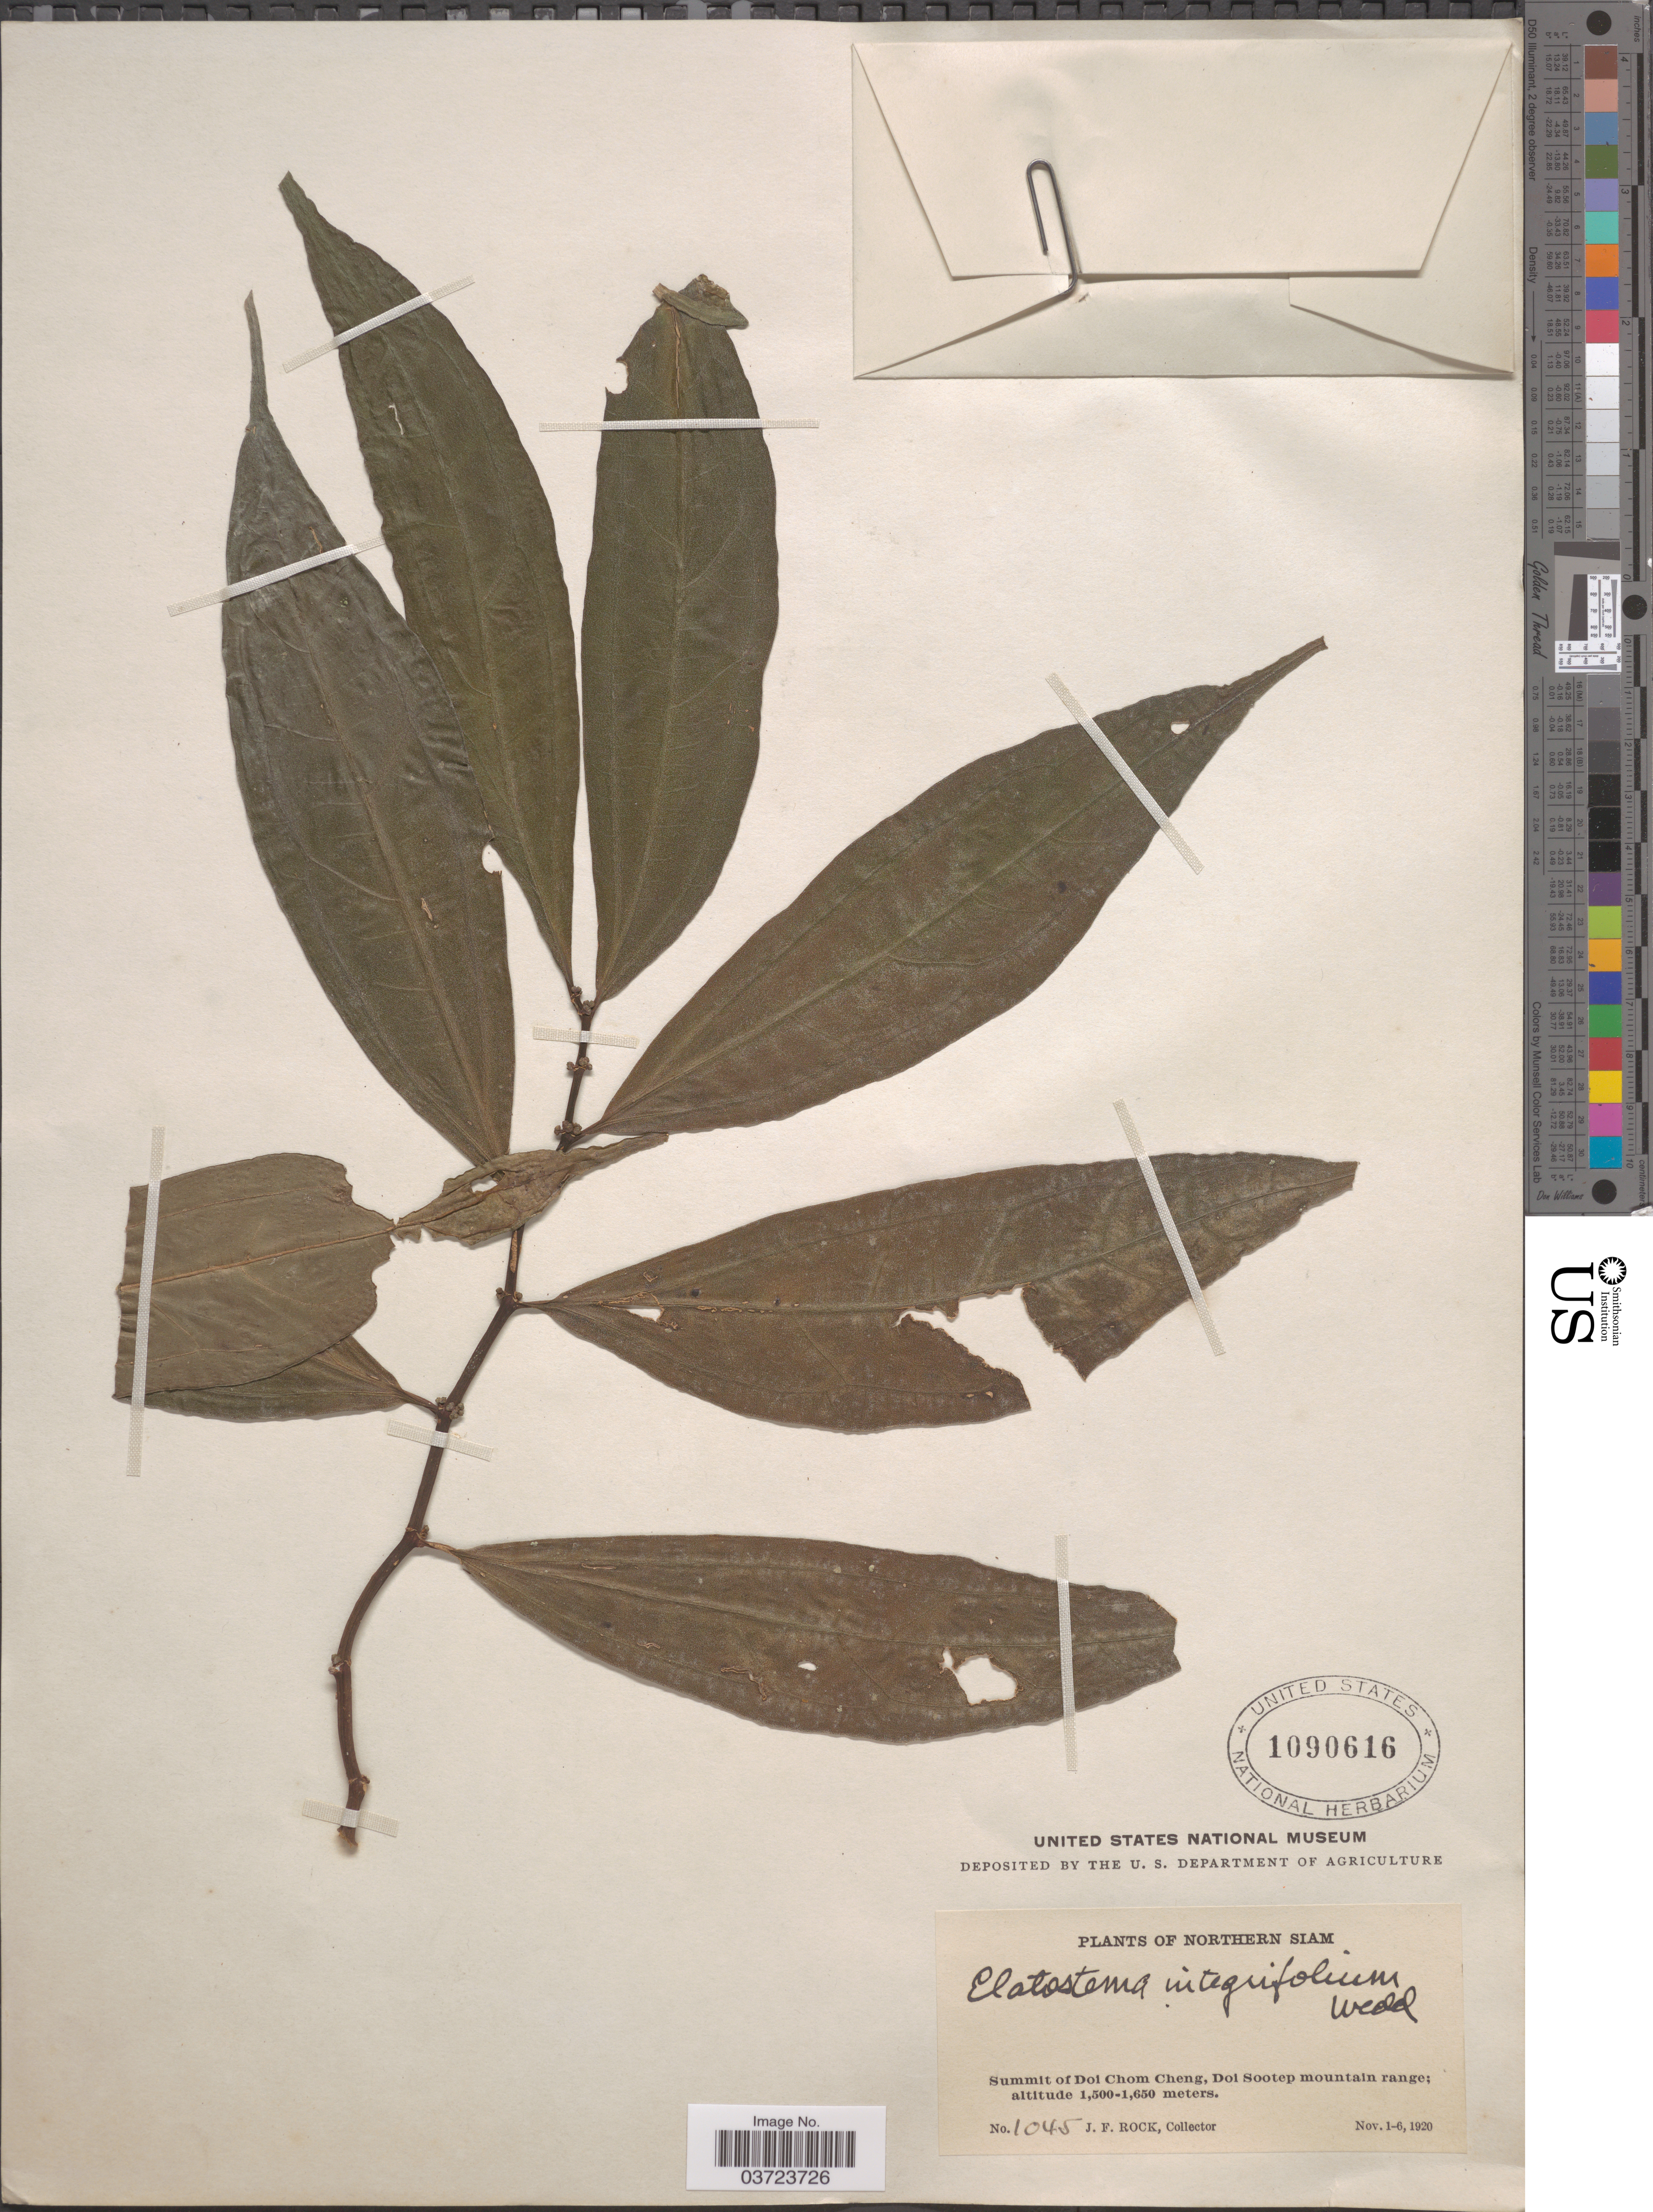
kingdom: Plantae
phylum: Tracheophyta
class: Magnoliopsida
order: Rosales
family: Urticaceae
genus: Elatostema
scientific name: Elatostema integrifolium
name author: (D. Don) Wedd.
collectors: J. Rock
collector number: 1045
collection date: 1920-11-01/1920-11-06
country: Thailand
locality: Northern Siam. Summit of Doi Chom Cheng, Doi Sootep mountain range.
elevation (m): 1500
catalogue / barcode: US 1090616